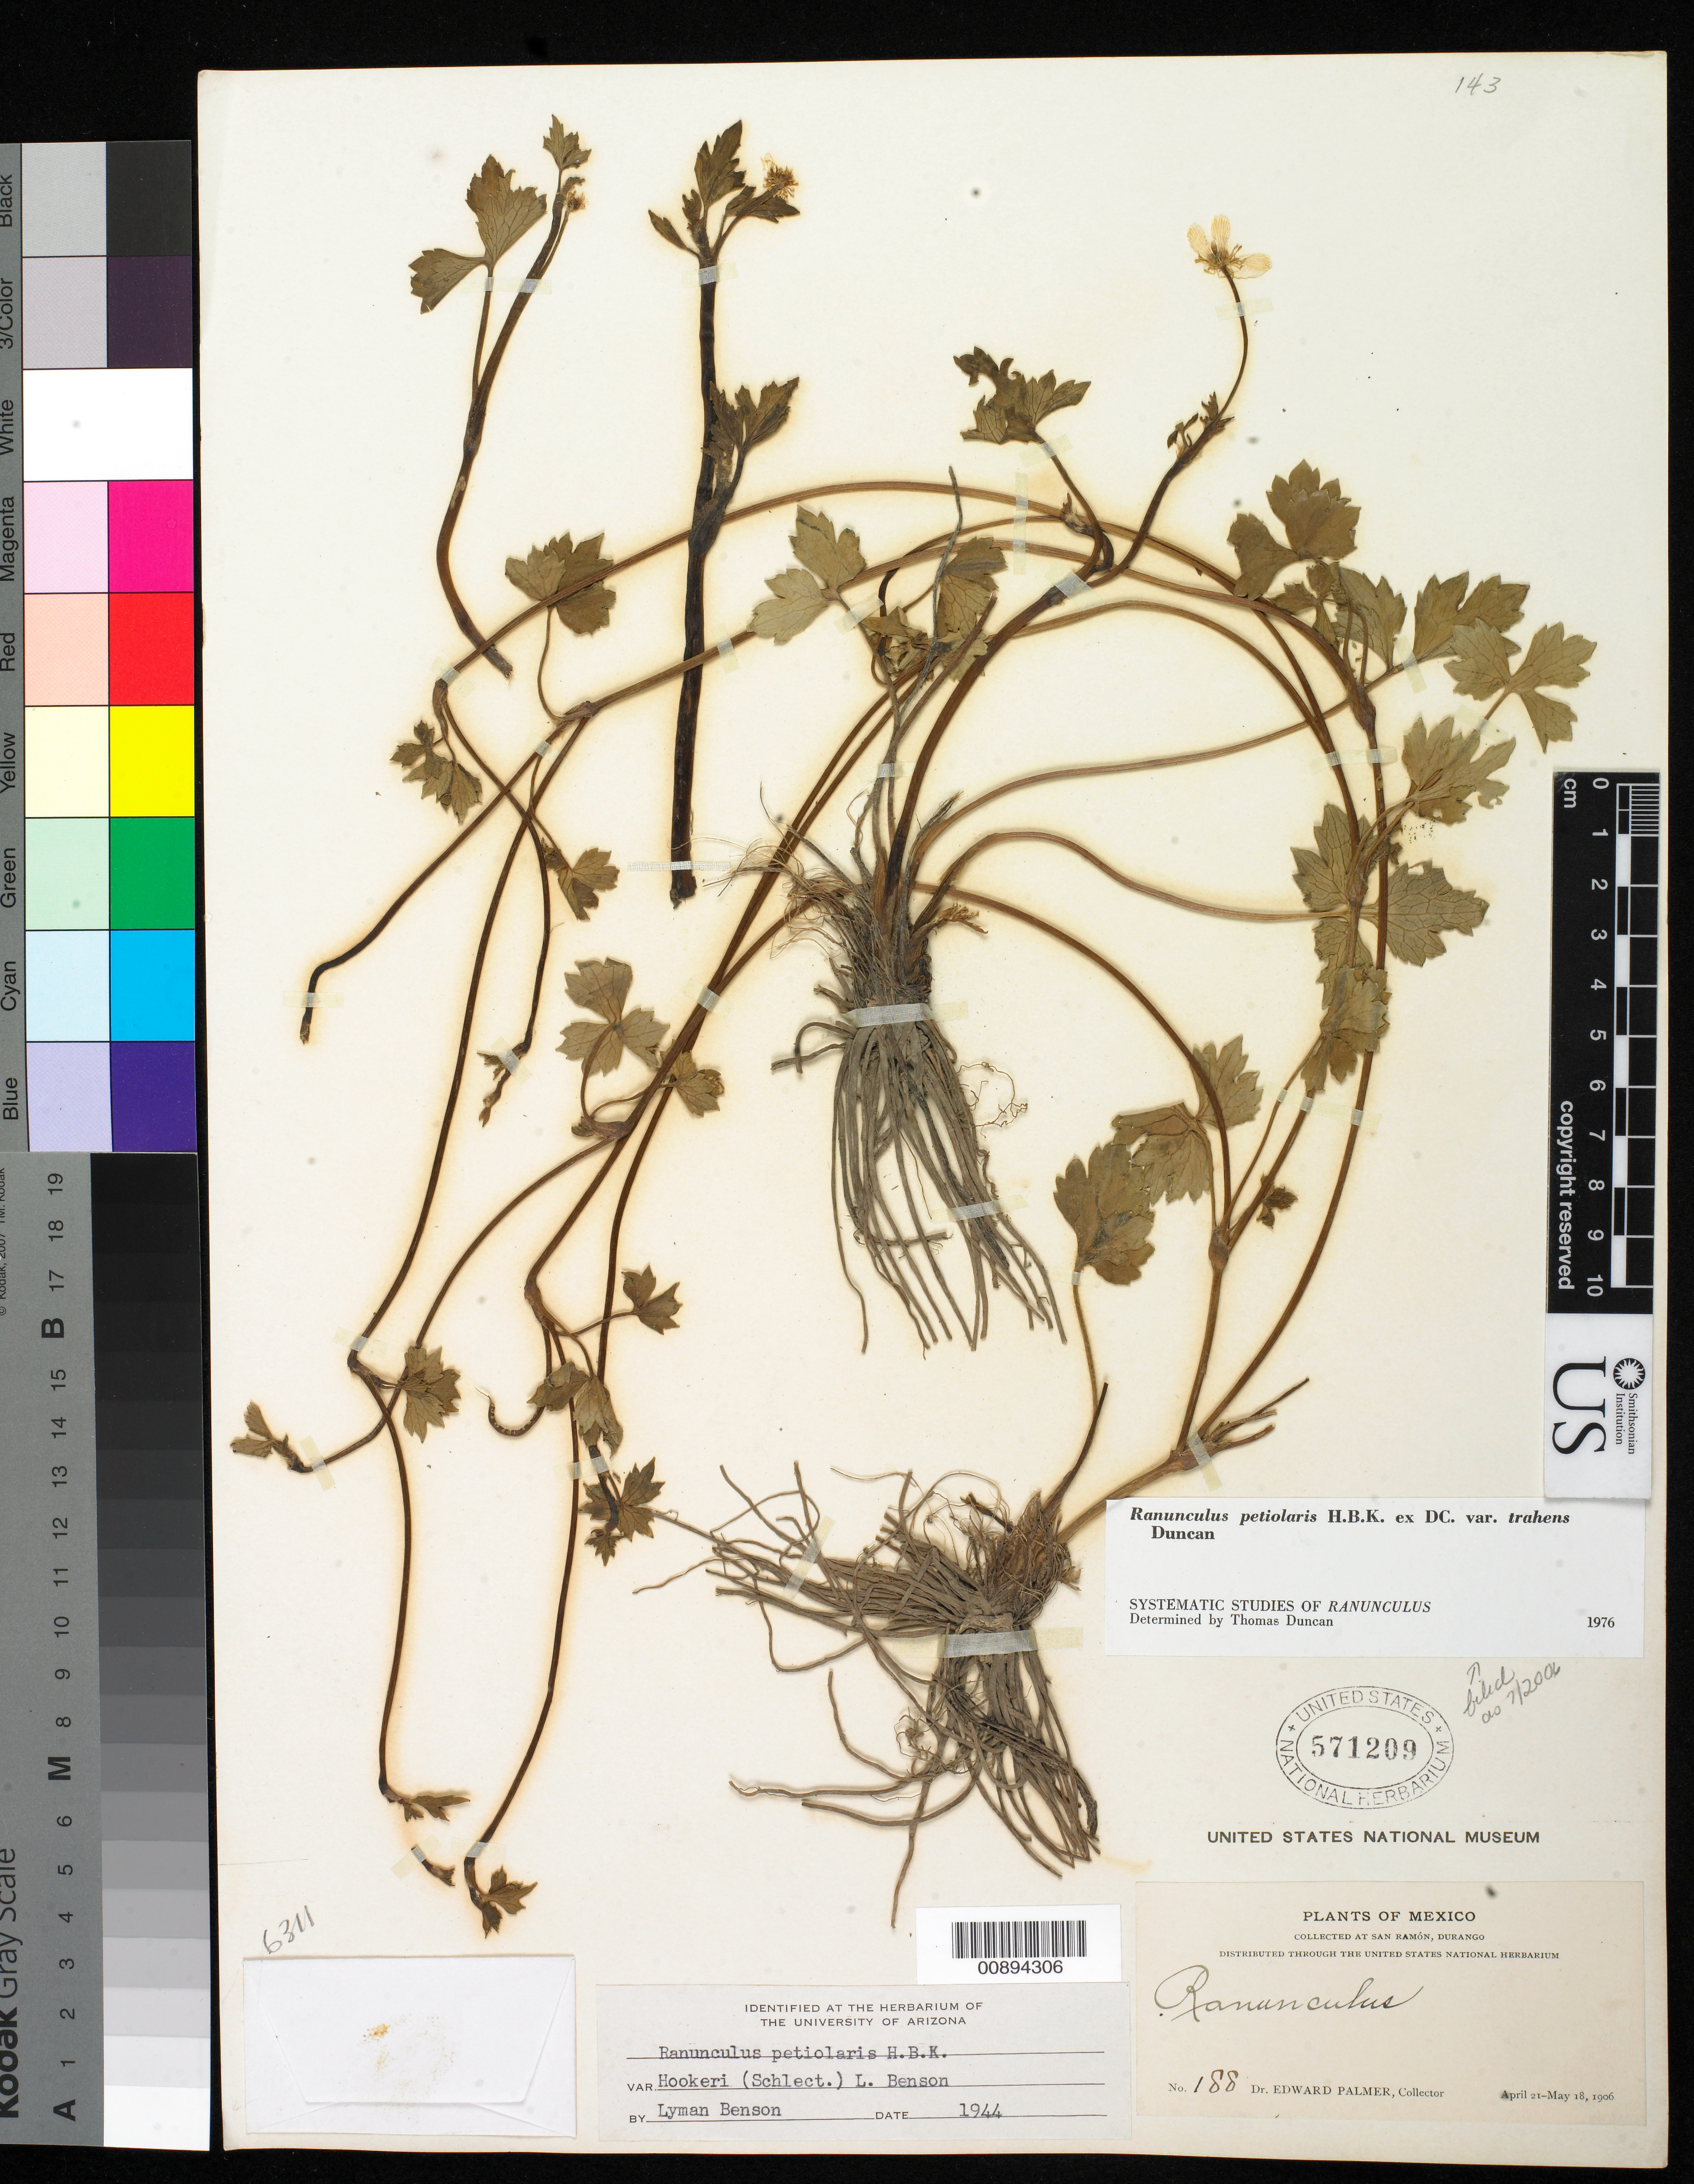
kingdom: Plantae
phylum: Tracheophyta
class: Magnoliopsida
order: Ranunculales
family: Ranunculaceae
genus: Ranunculus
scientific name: Ranunculus petiolaris var. trahens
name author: Kunth ex DC.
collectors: E. Palmer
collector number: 188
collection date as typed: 21 Apr 1906 to 18 May 1906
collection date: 1906-04-21/1906-05-18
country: Mexico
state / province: Durango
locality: San Ramón, Durango.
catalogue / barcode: US 571209